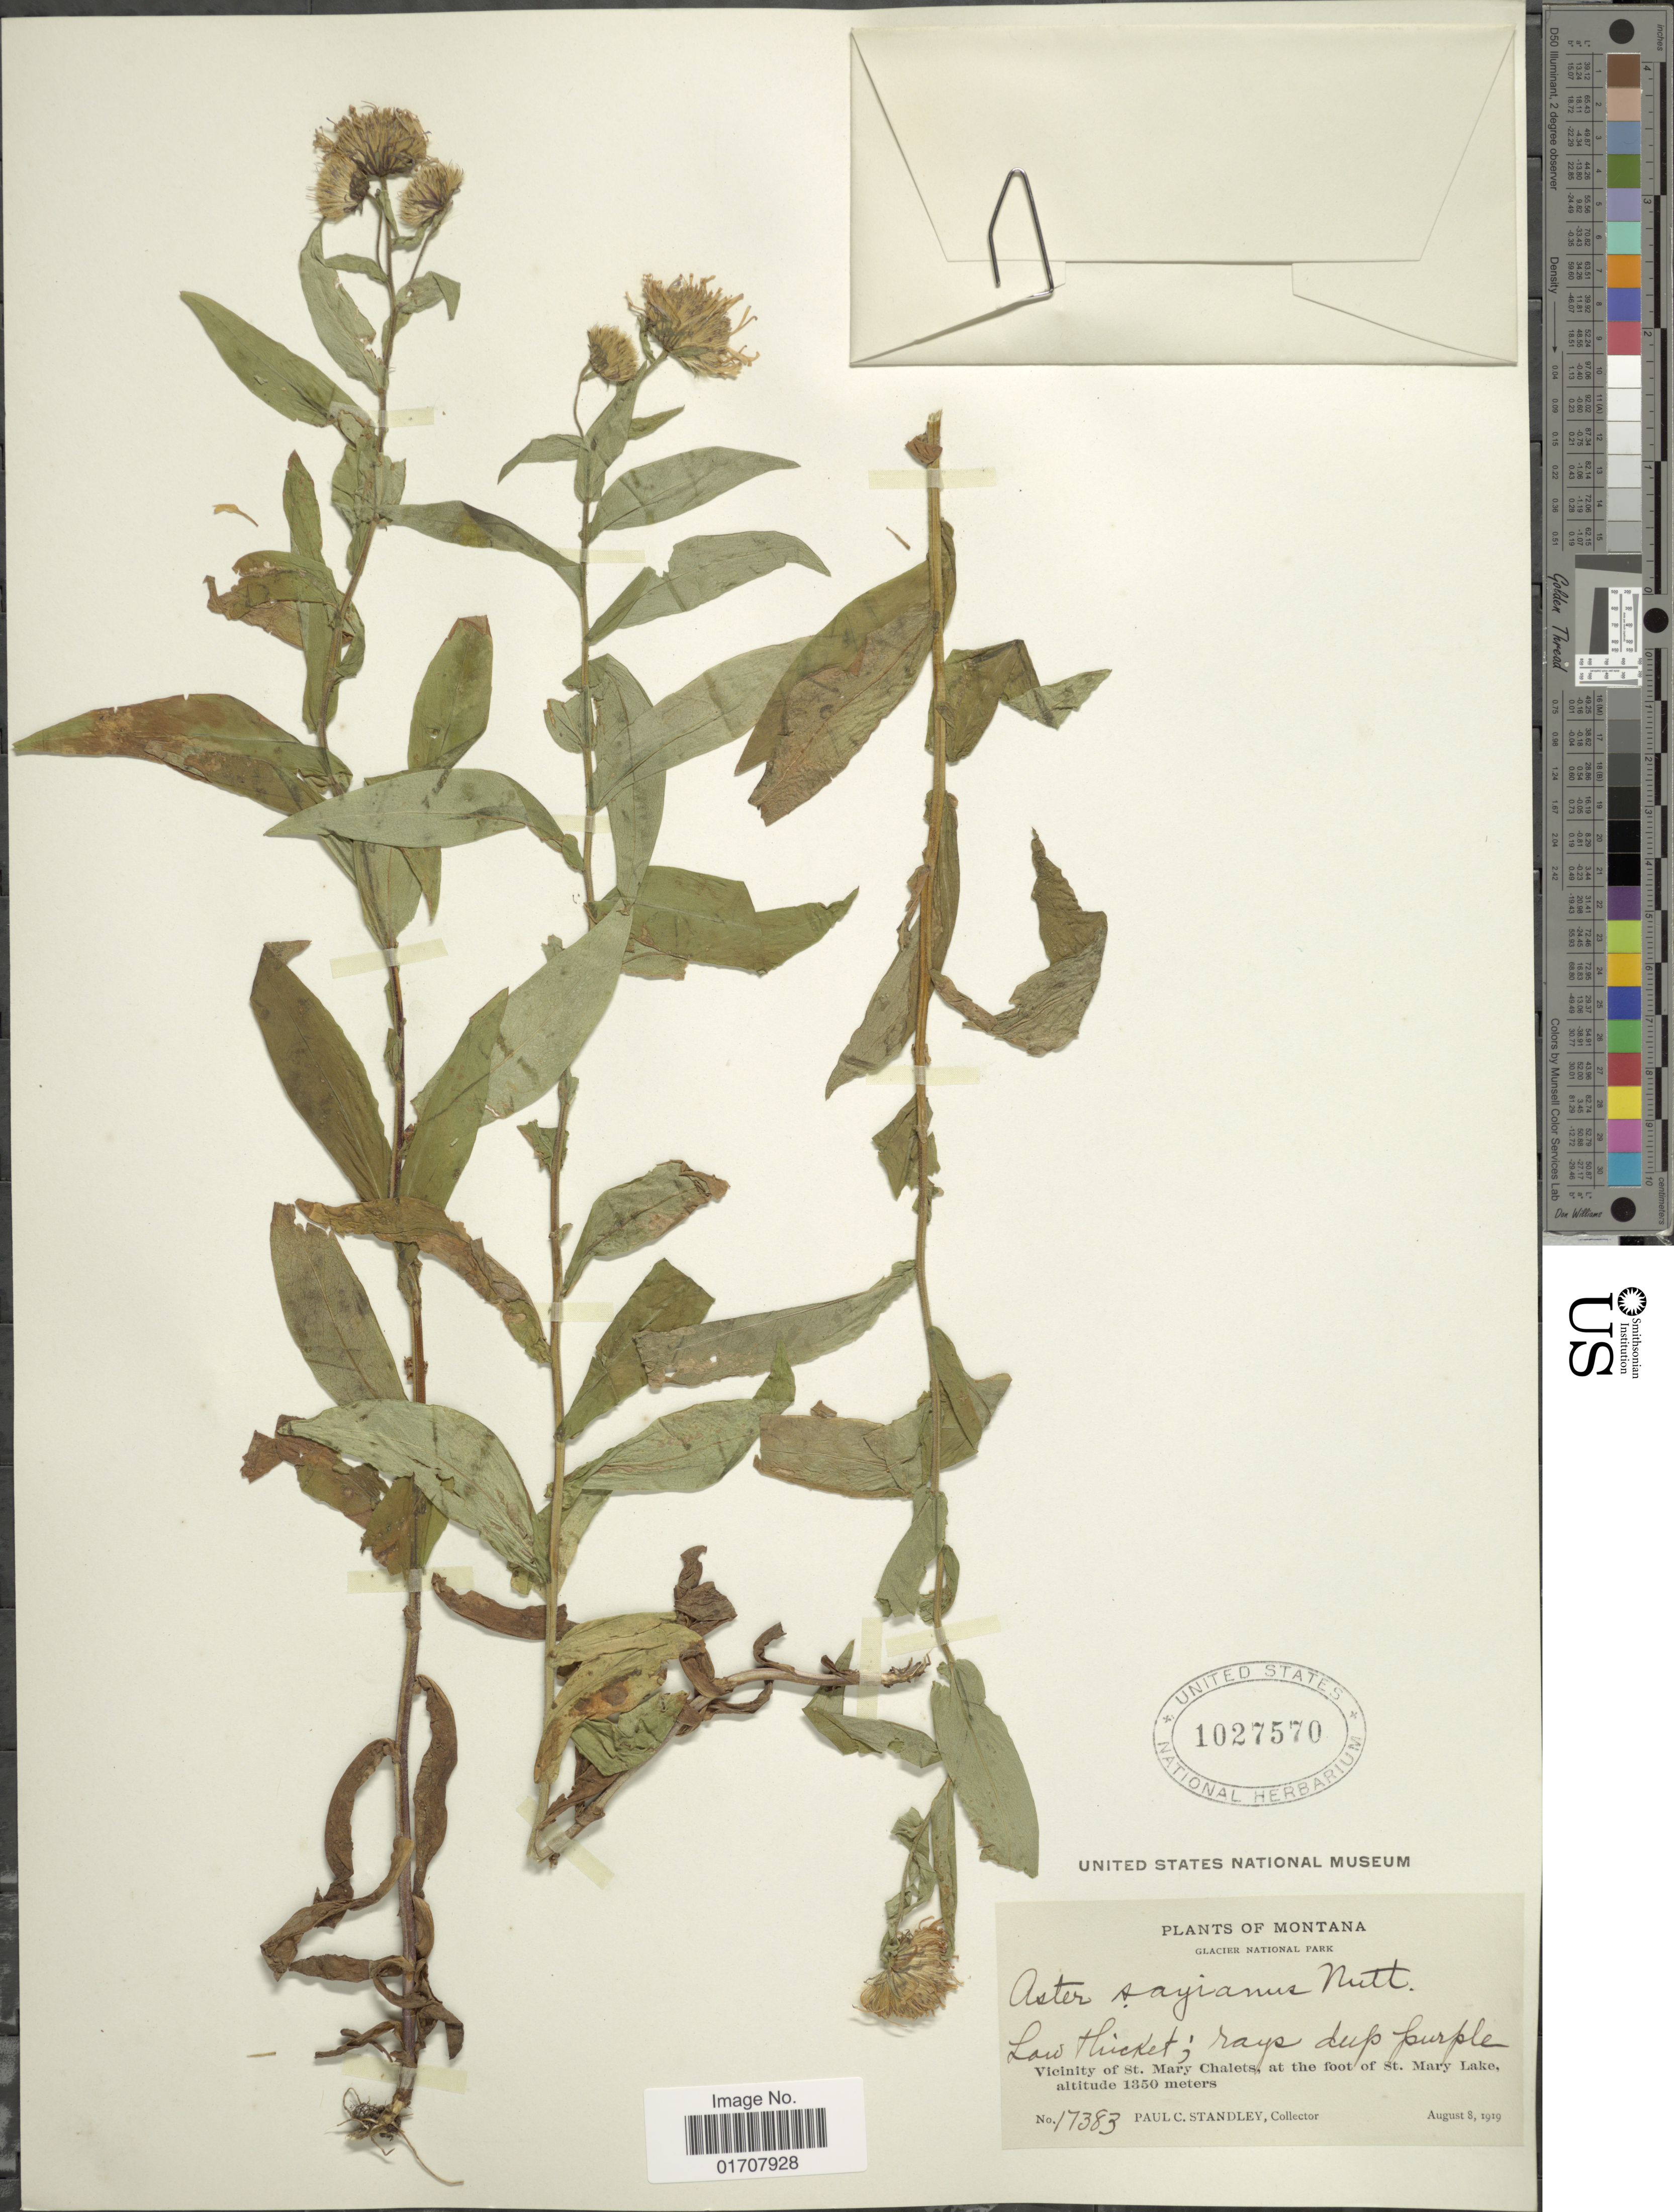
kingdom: Plantae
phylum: Tracheophyta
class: Magnoliopsida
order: Asterales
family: Asteraceae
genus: Canadanthus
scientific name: Canadanthus modestus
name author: (Lindl.) G.L. Nesom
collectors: P. C. Standley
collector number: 17383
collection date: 1919-08-08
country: United States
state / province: Montana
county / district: Glacier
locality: Glacier National Park, Vicinity of St. Mary's Chalets, at the foot of St. Mary Lake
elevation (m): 1350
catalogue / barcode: US 1027570